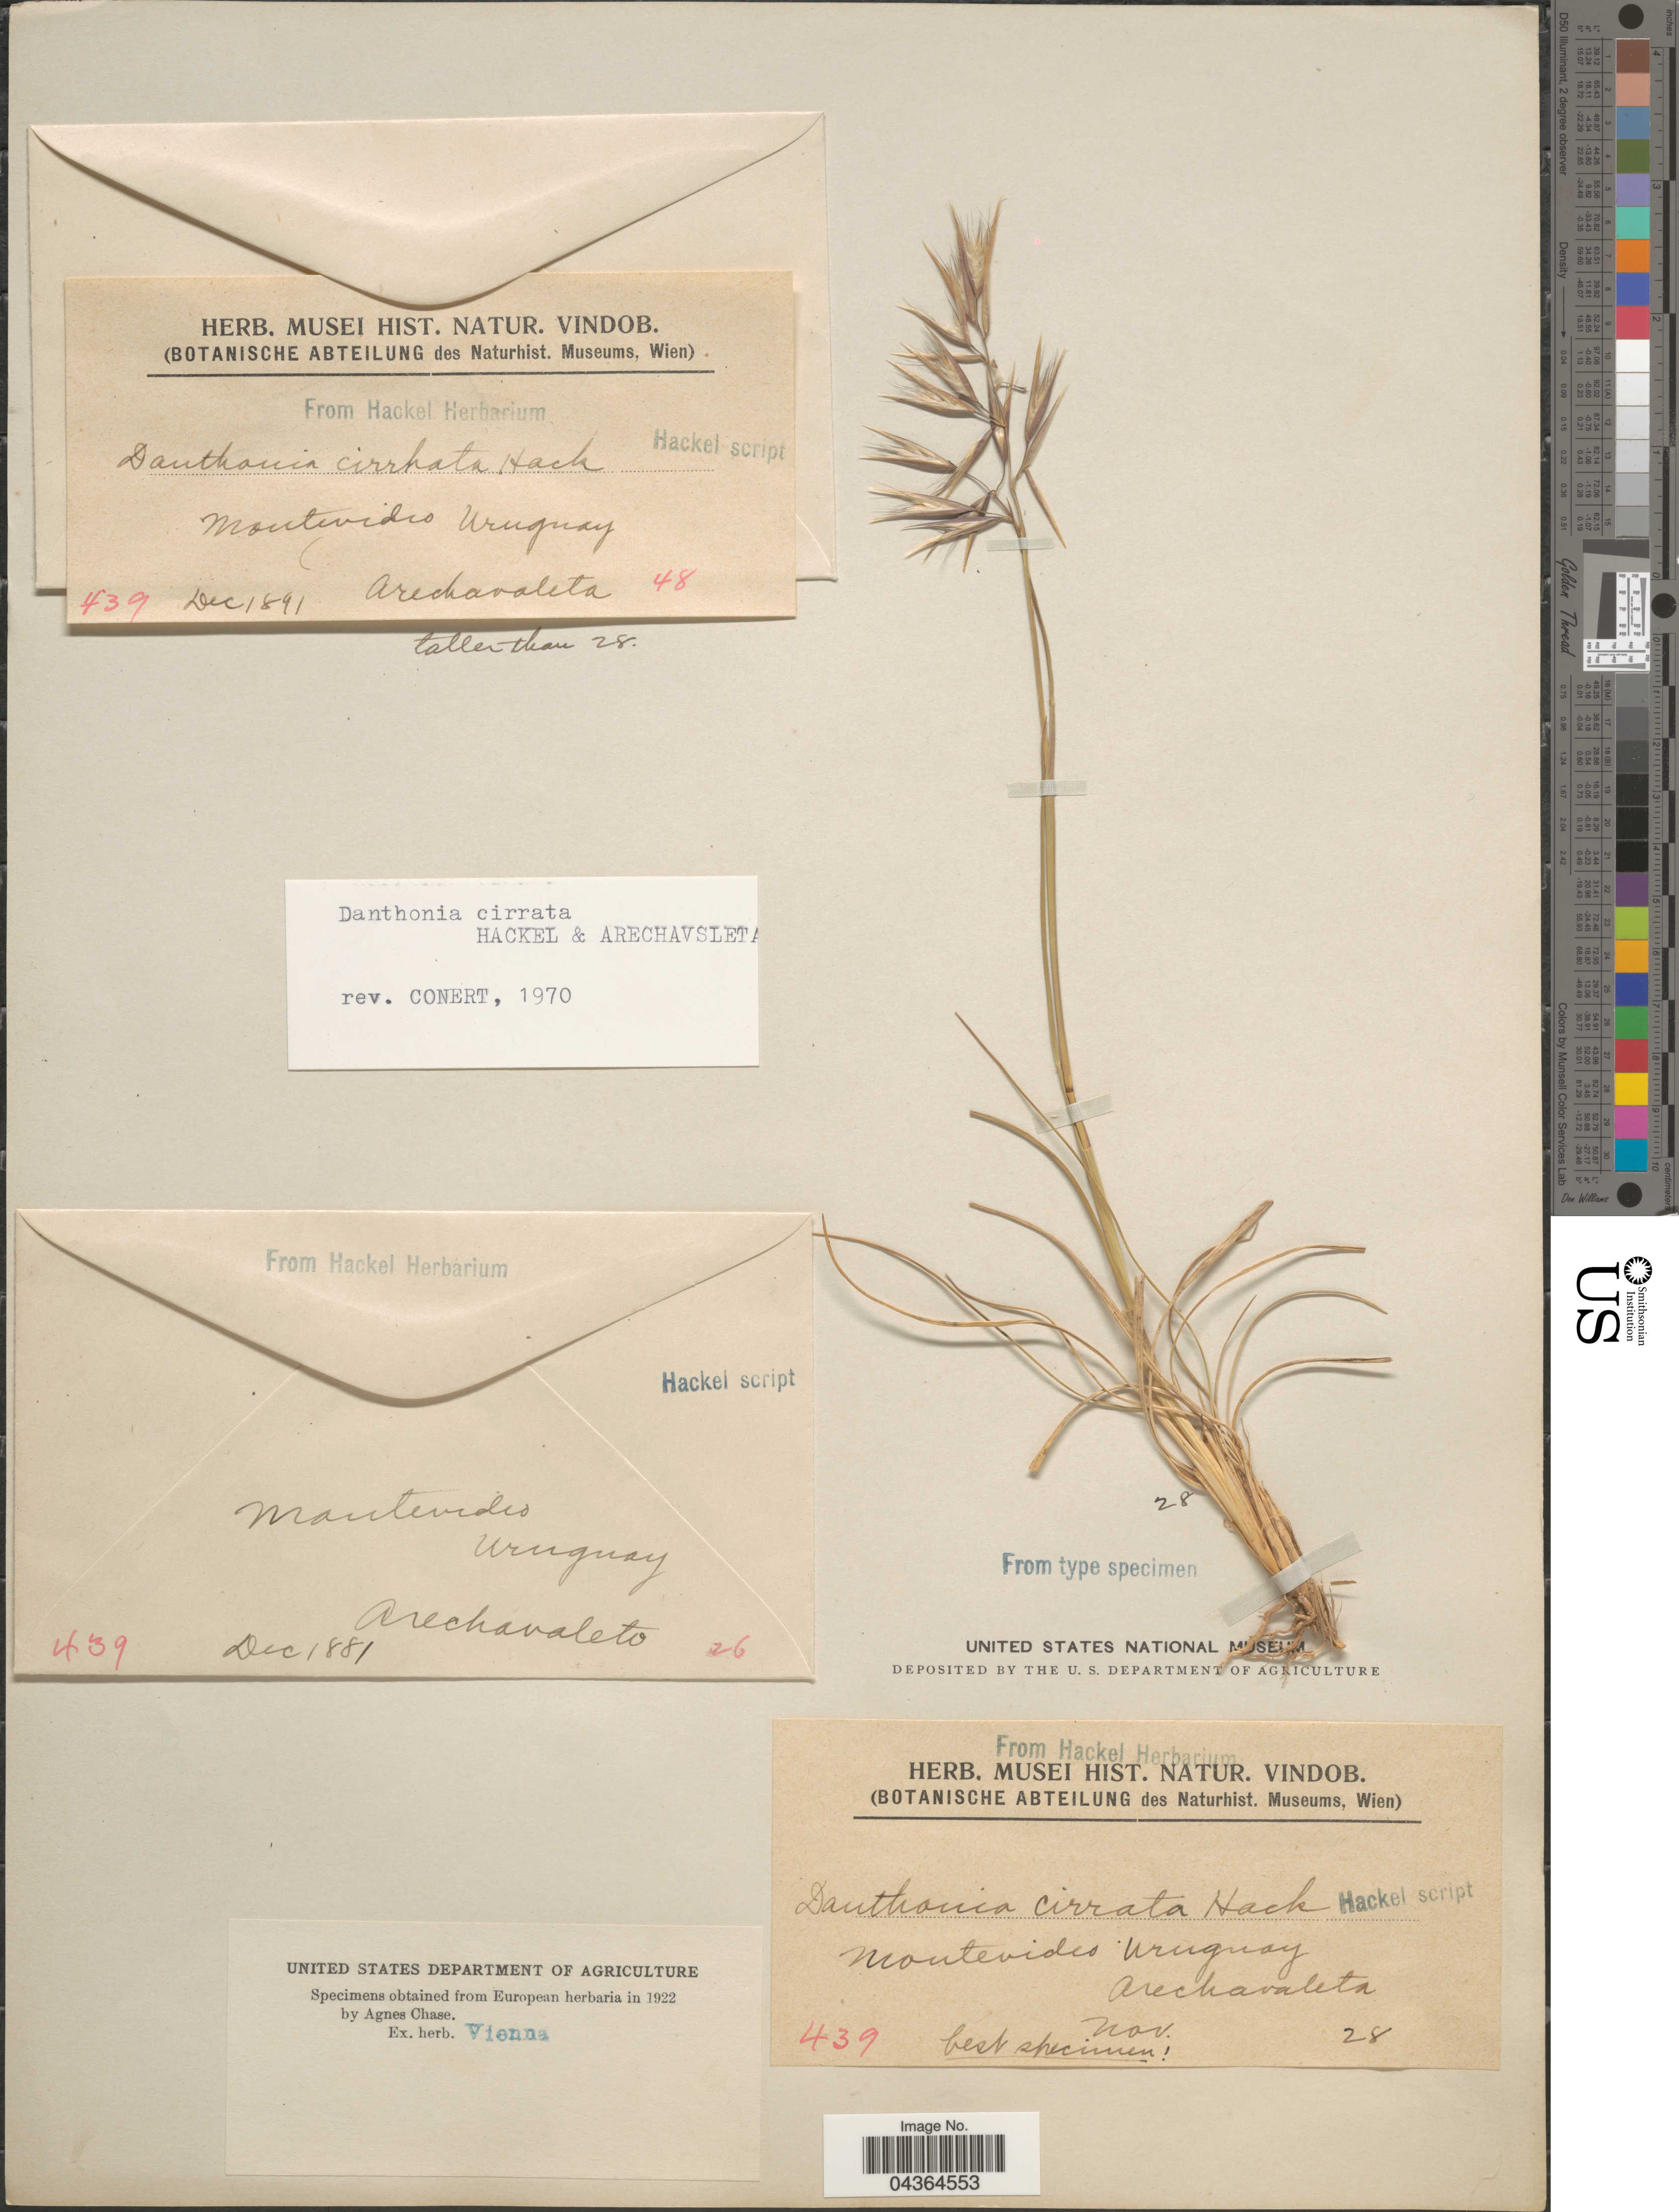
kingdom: Plantae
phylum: Tracheophyta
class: Liliopsida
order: Poales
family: Poaceae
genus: Danthonia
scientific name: Danthonia cirrata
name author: Hack. & Arechav.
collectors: Arechavaleta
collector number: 26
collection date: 1881-12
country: Uruguay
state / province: Montevideo